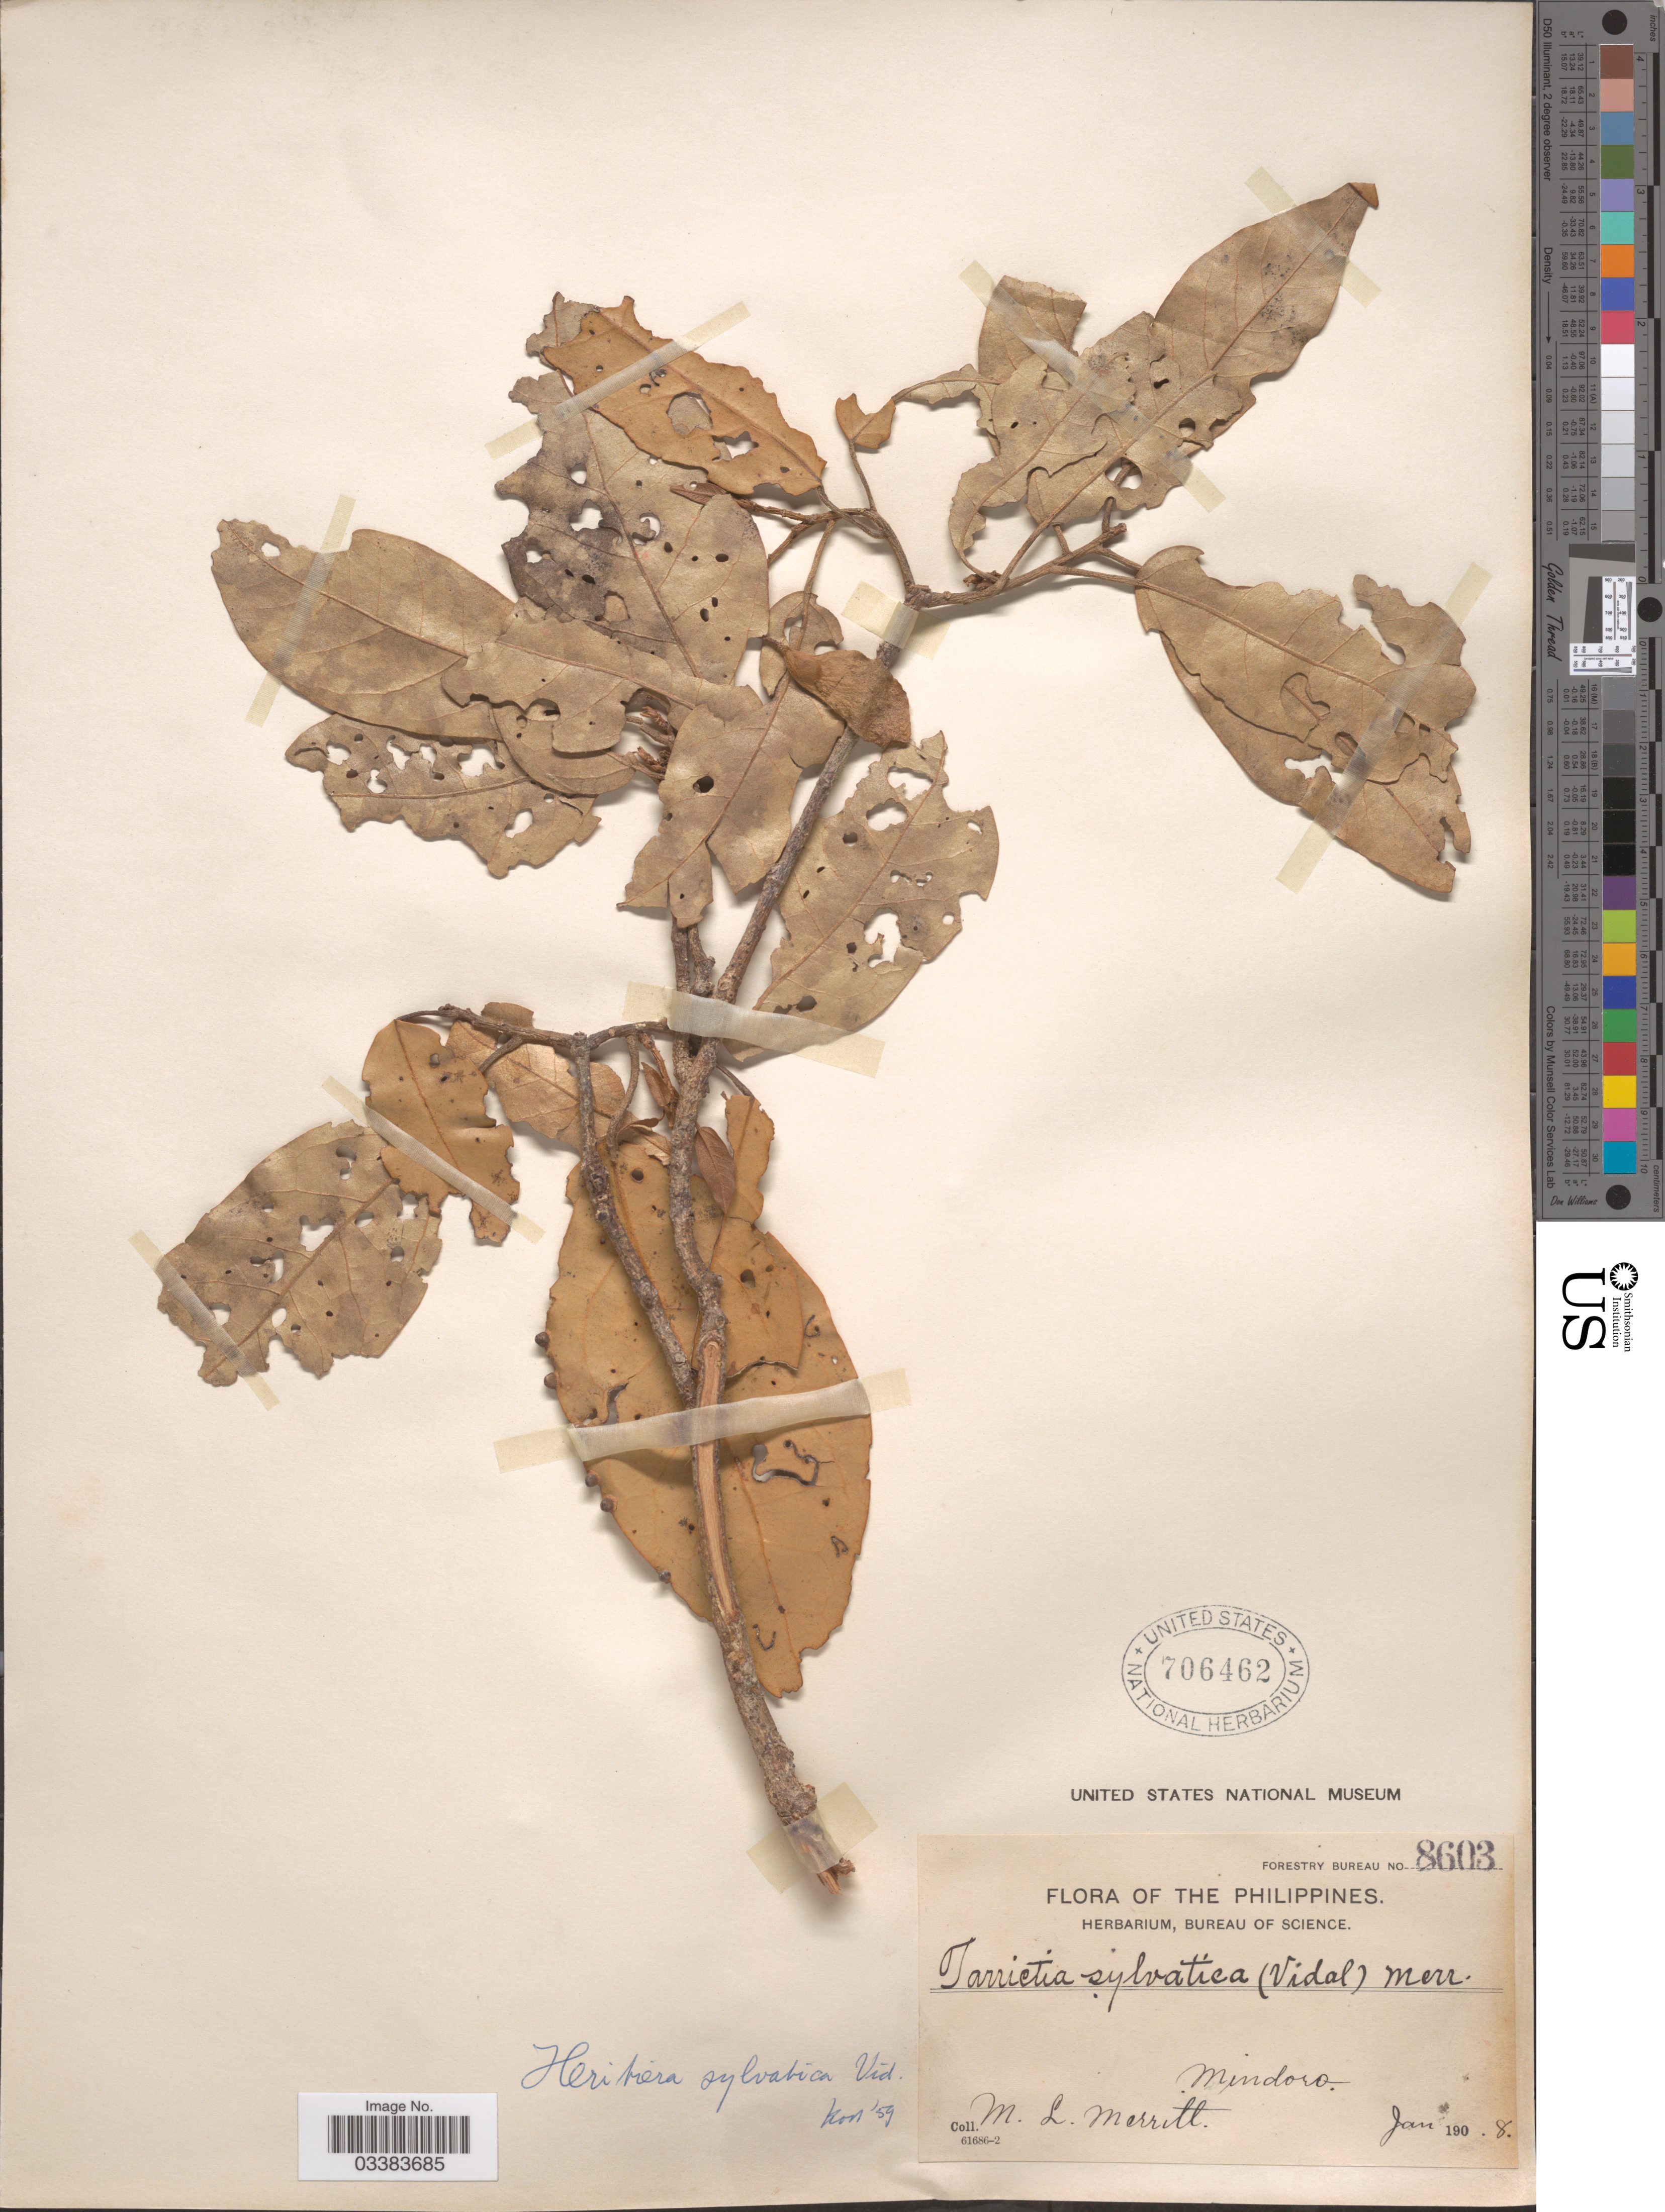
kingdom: Plantae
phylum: Tracheophyta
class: Magnoliopsida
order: Malvales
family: Malvaceae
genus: Heritiera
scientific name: Heritiera sylvatica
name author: S. Vidal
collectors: M. L. Merritt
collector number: Forestry Bureau 8603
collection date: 1908-01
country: Philippines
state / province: Mimaropa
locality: Mindoro.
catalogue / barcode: US 706462